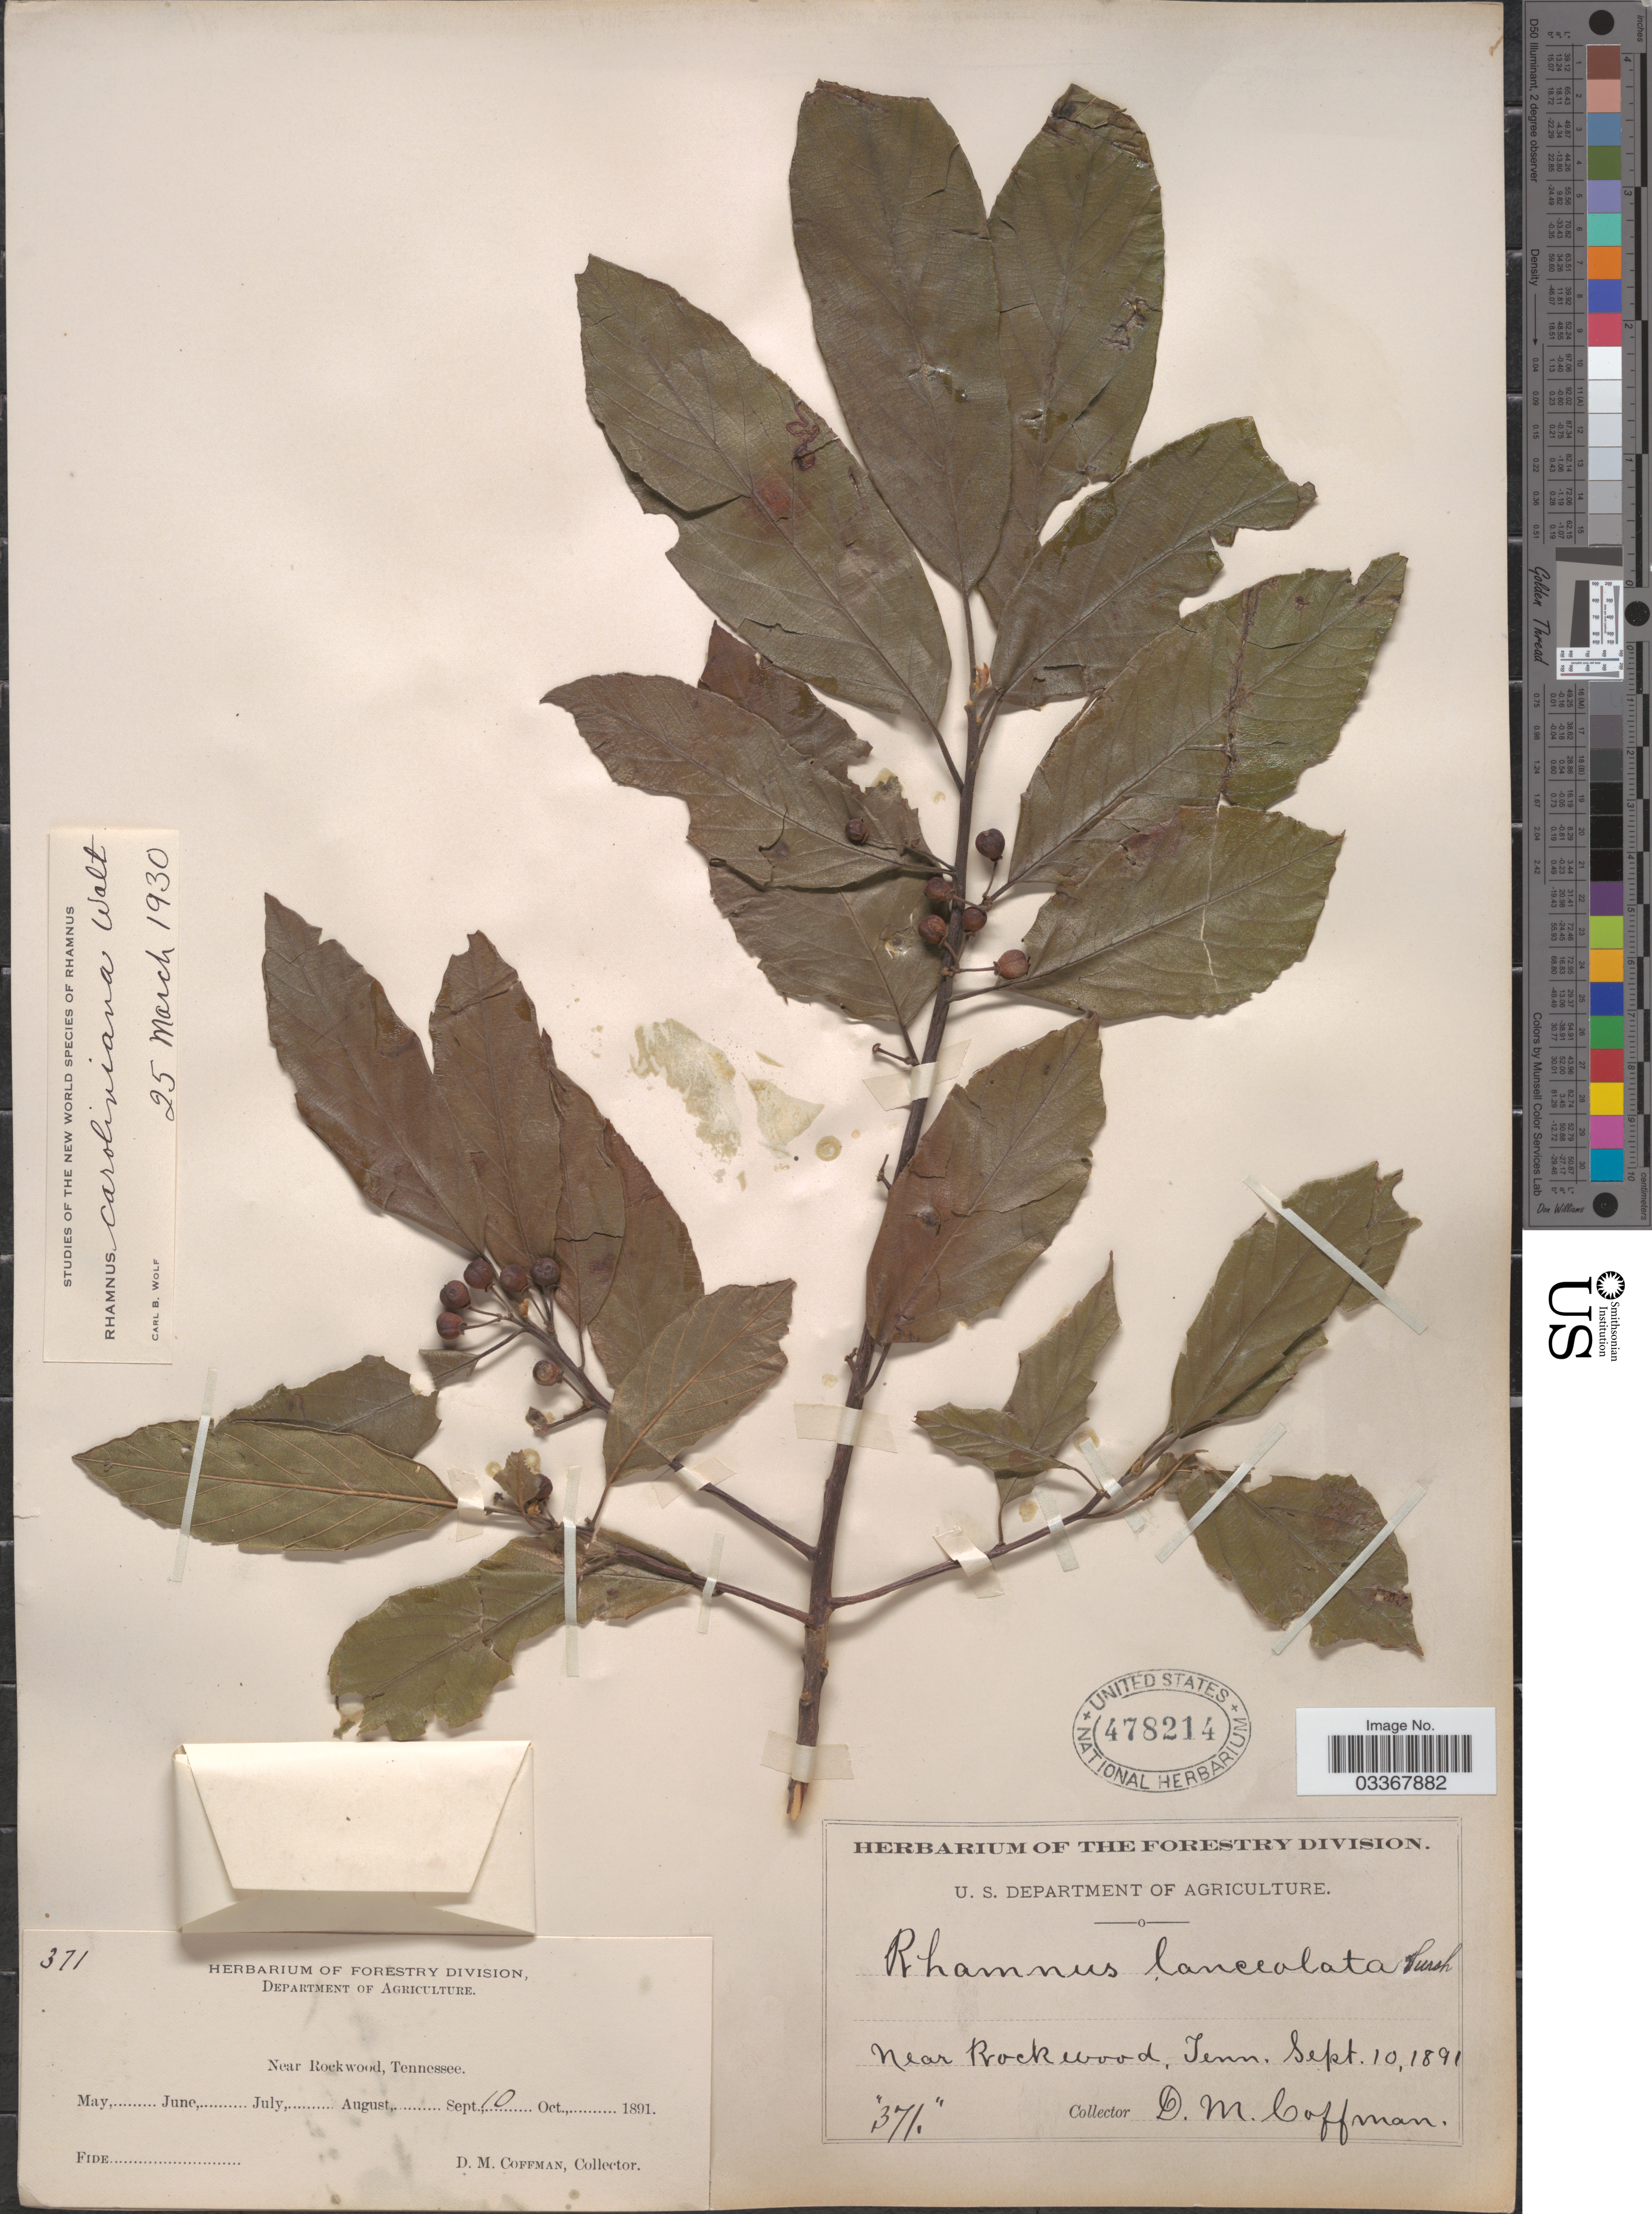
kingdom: Plantae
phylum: Tracheophyta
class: Magnoliopsida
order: Rosales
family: Rhamnaceae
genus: Frangula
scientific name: Frangula caroliniana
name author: (Walter) A. Gray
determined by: Strong, Mark T., (BOT), Smithsonian Institution - National Museum of Natural History (UNITED STATES)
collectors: D. M. Coffman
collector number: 371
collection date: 1891-09-10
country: United States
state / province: Tennessee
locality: Near Rockwood.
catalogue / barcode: US 478214